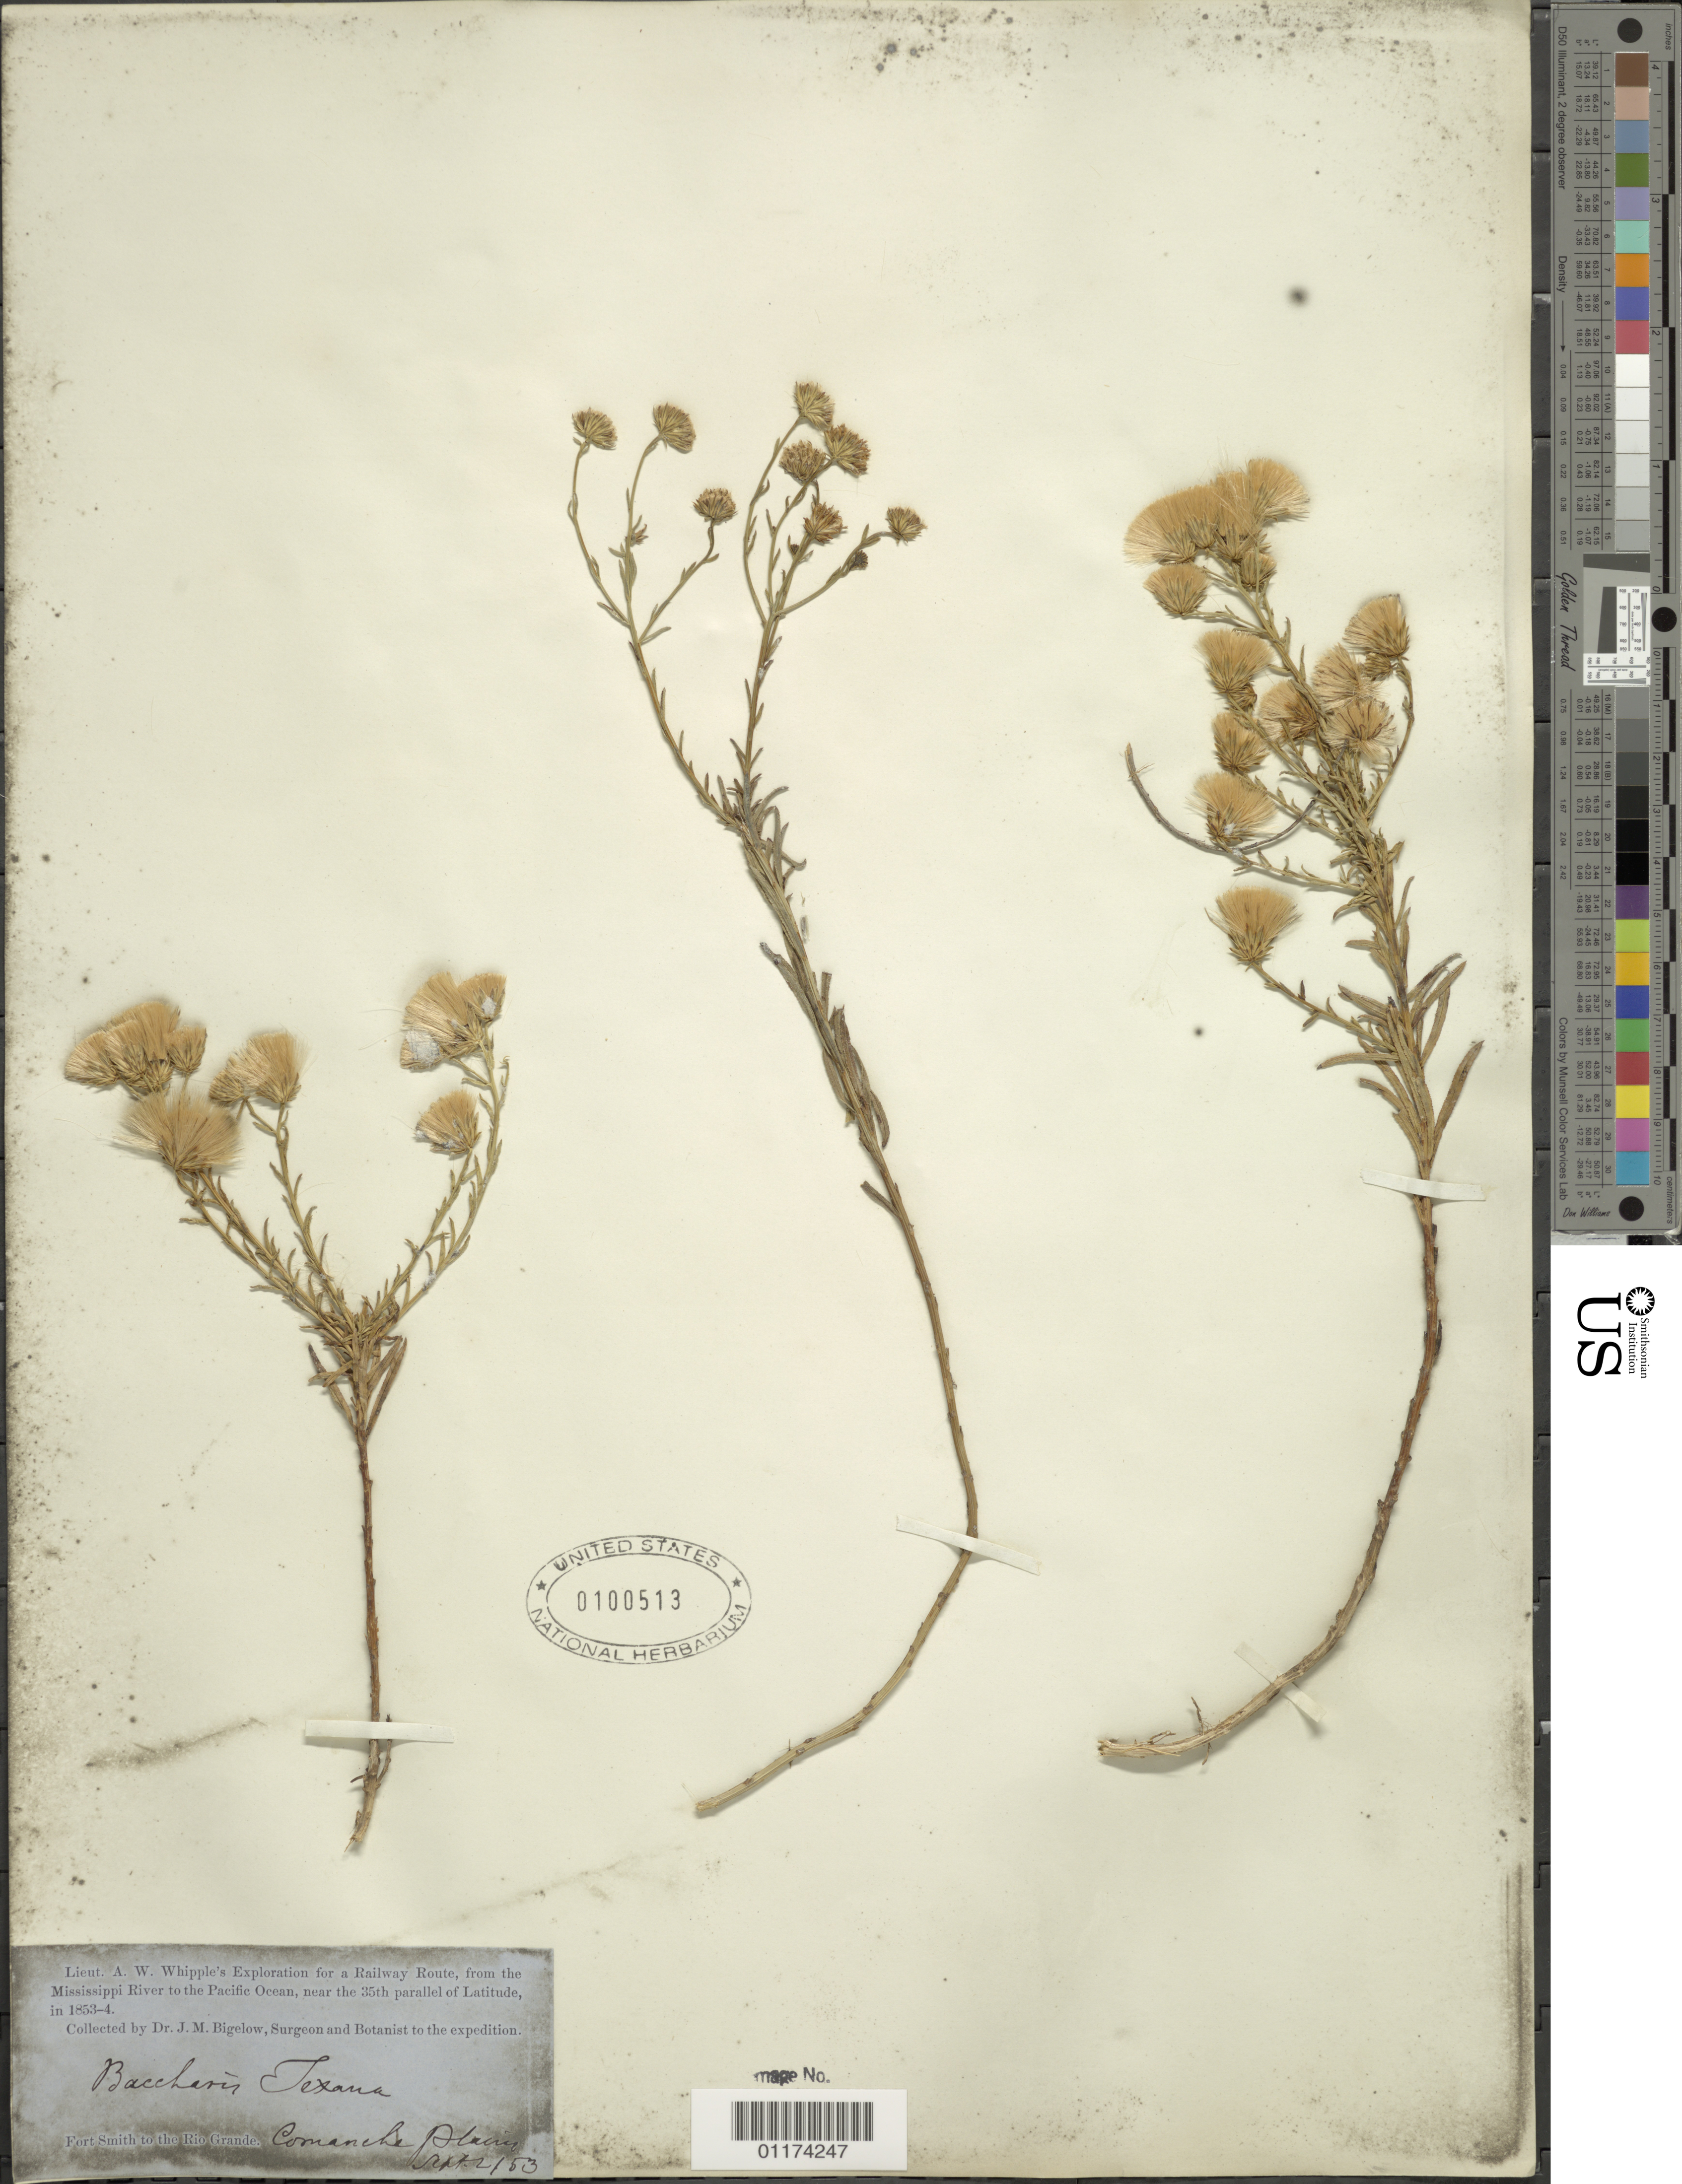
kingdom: Plantae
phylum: Tracheophyta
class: Magnoliopsida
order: Asterales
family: Asteraceae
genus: Baccharis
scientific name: Baccharis texana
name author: (Torr.) A. Gray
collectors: J. M. Bigelow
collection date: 1853-09-02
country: United States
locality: Fort Smith to Rio Grande, Comanche Plains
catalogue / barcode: US 100513